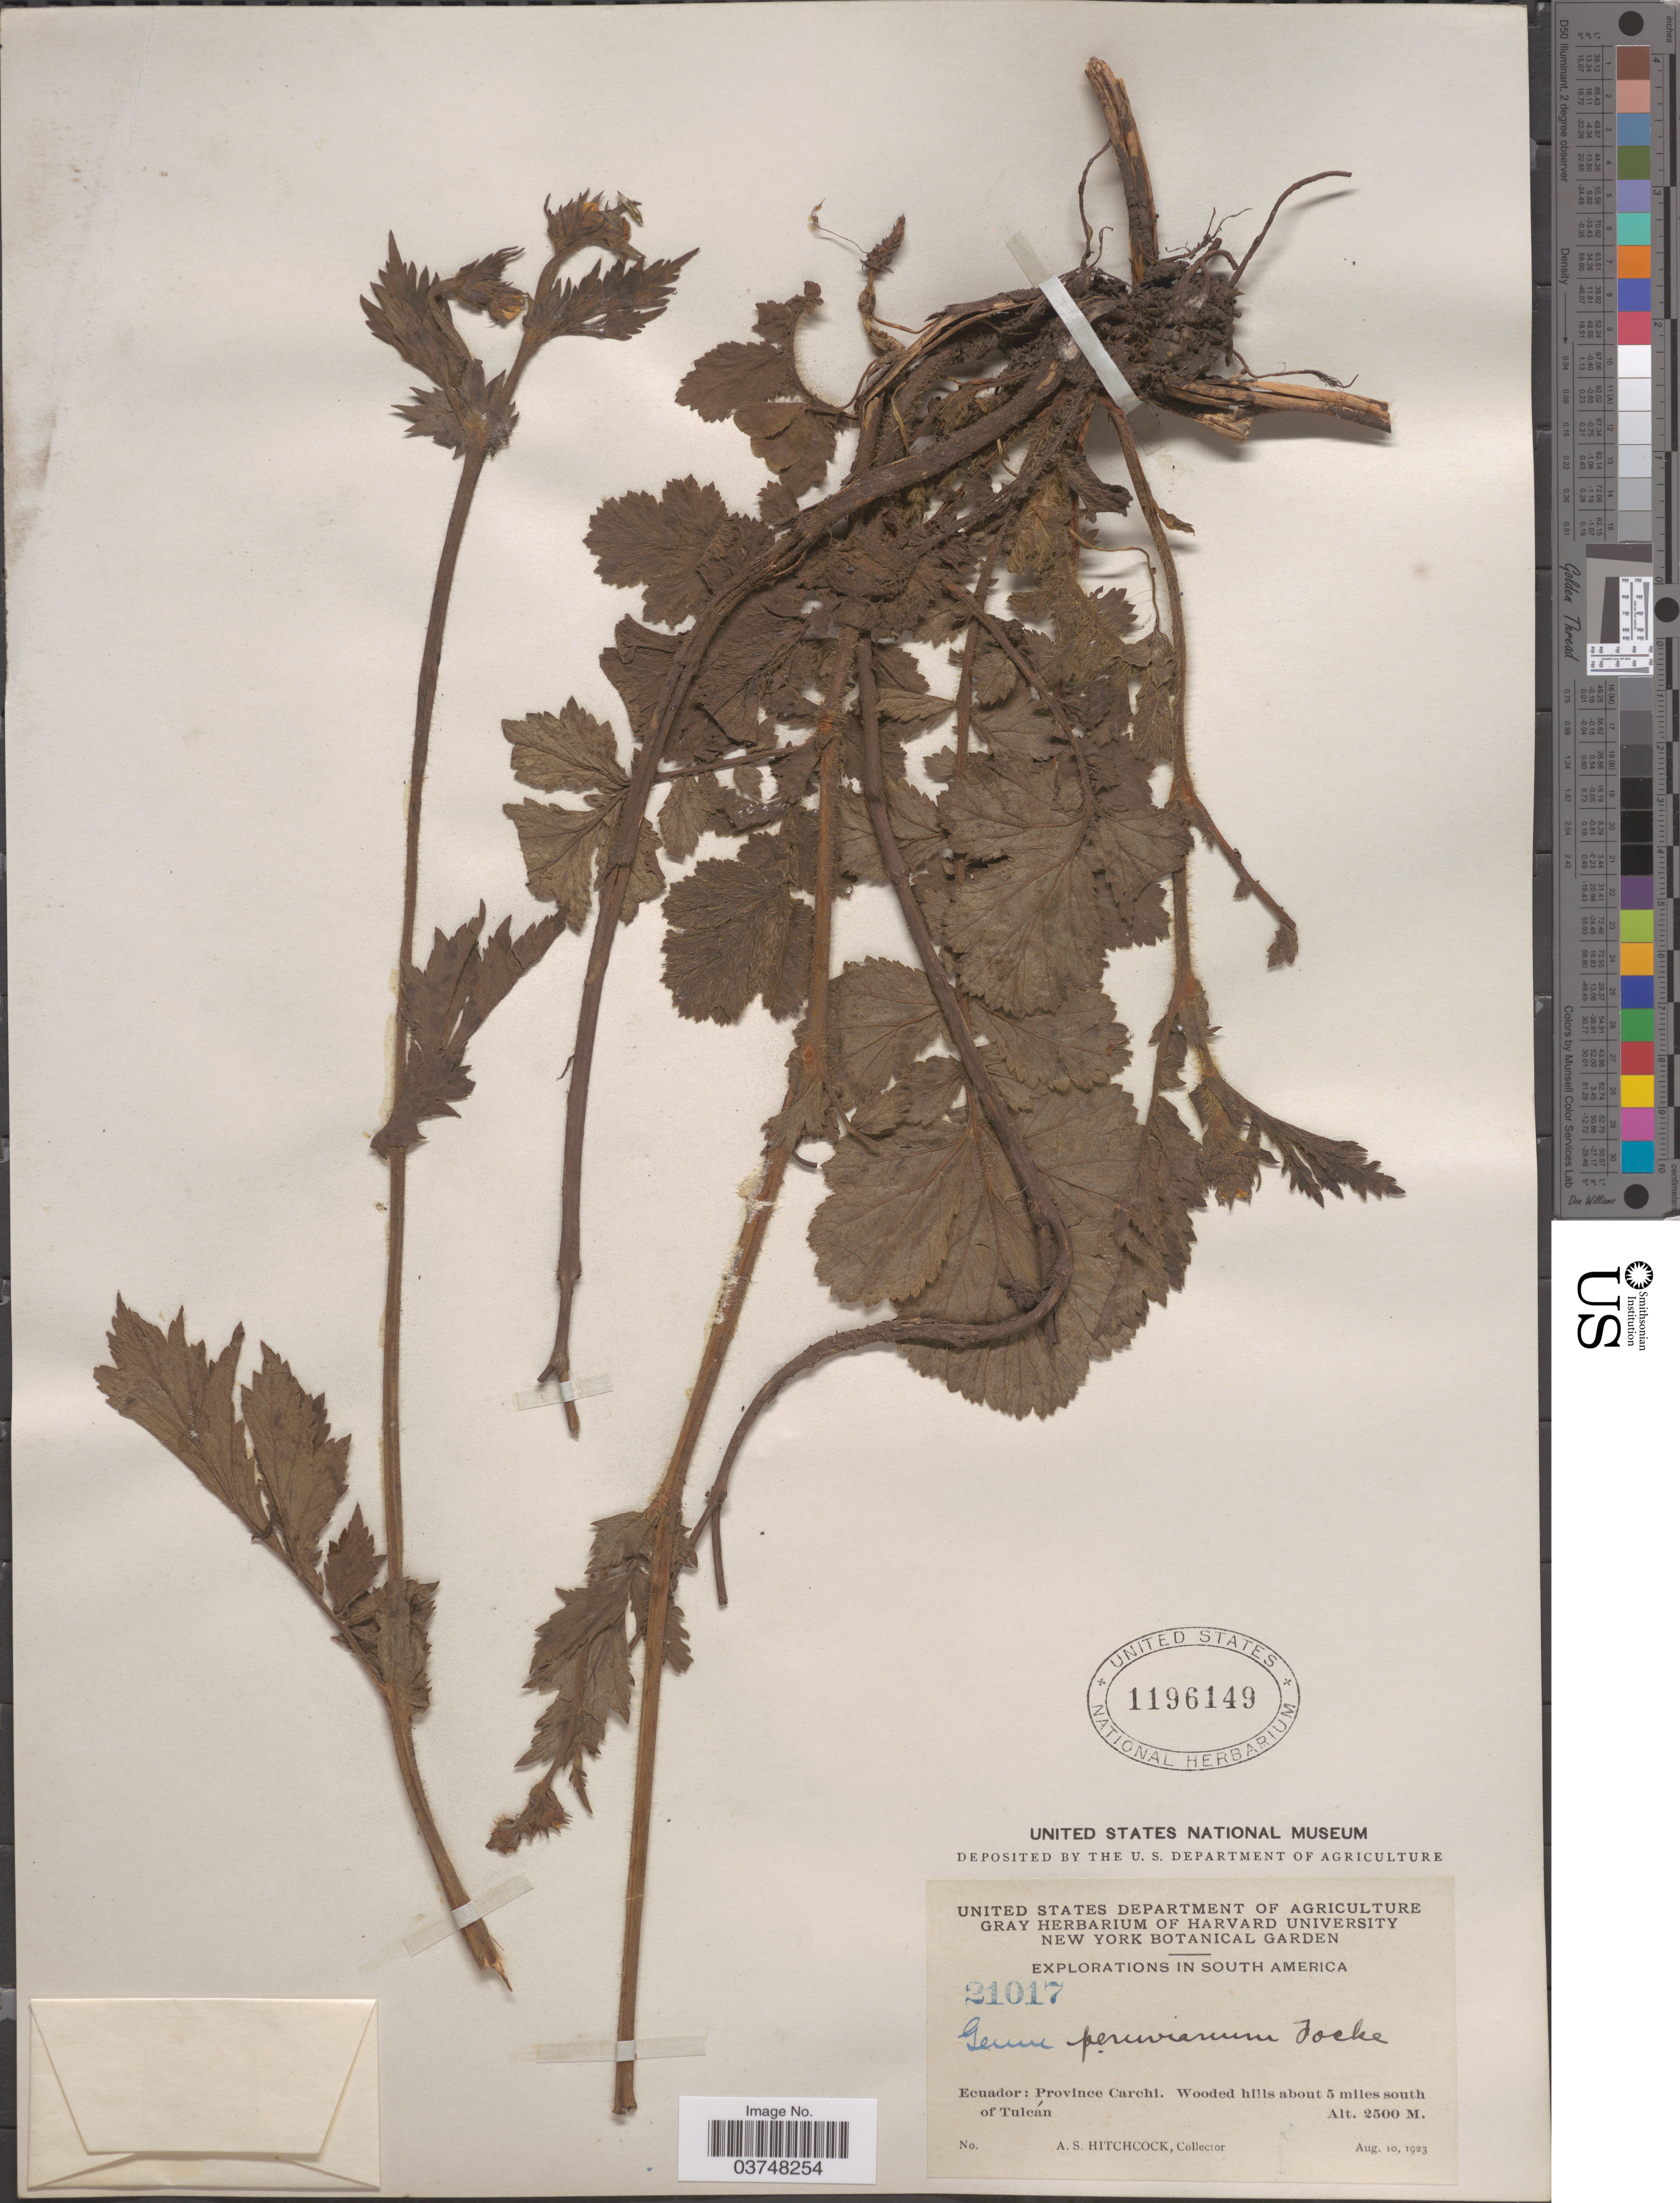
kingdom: Plantae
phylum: Tracheophyta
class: Magnoliopsida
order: Rosales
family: Rosaceae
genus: Geum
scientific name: Geum peruvianum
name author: Focke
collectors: A. S. Hitchcock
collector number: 21017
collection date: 1923-08-10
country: Ecuador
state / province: Carchi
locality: Wooded hills about 5 miles south of Tulcán.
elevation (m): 2500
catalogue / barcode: US 1196149